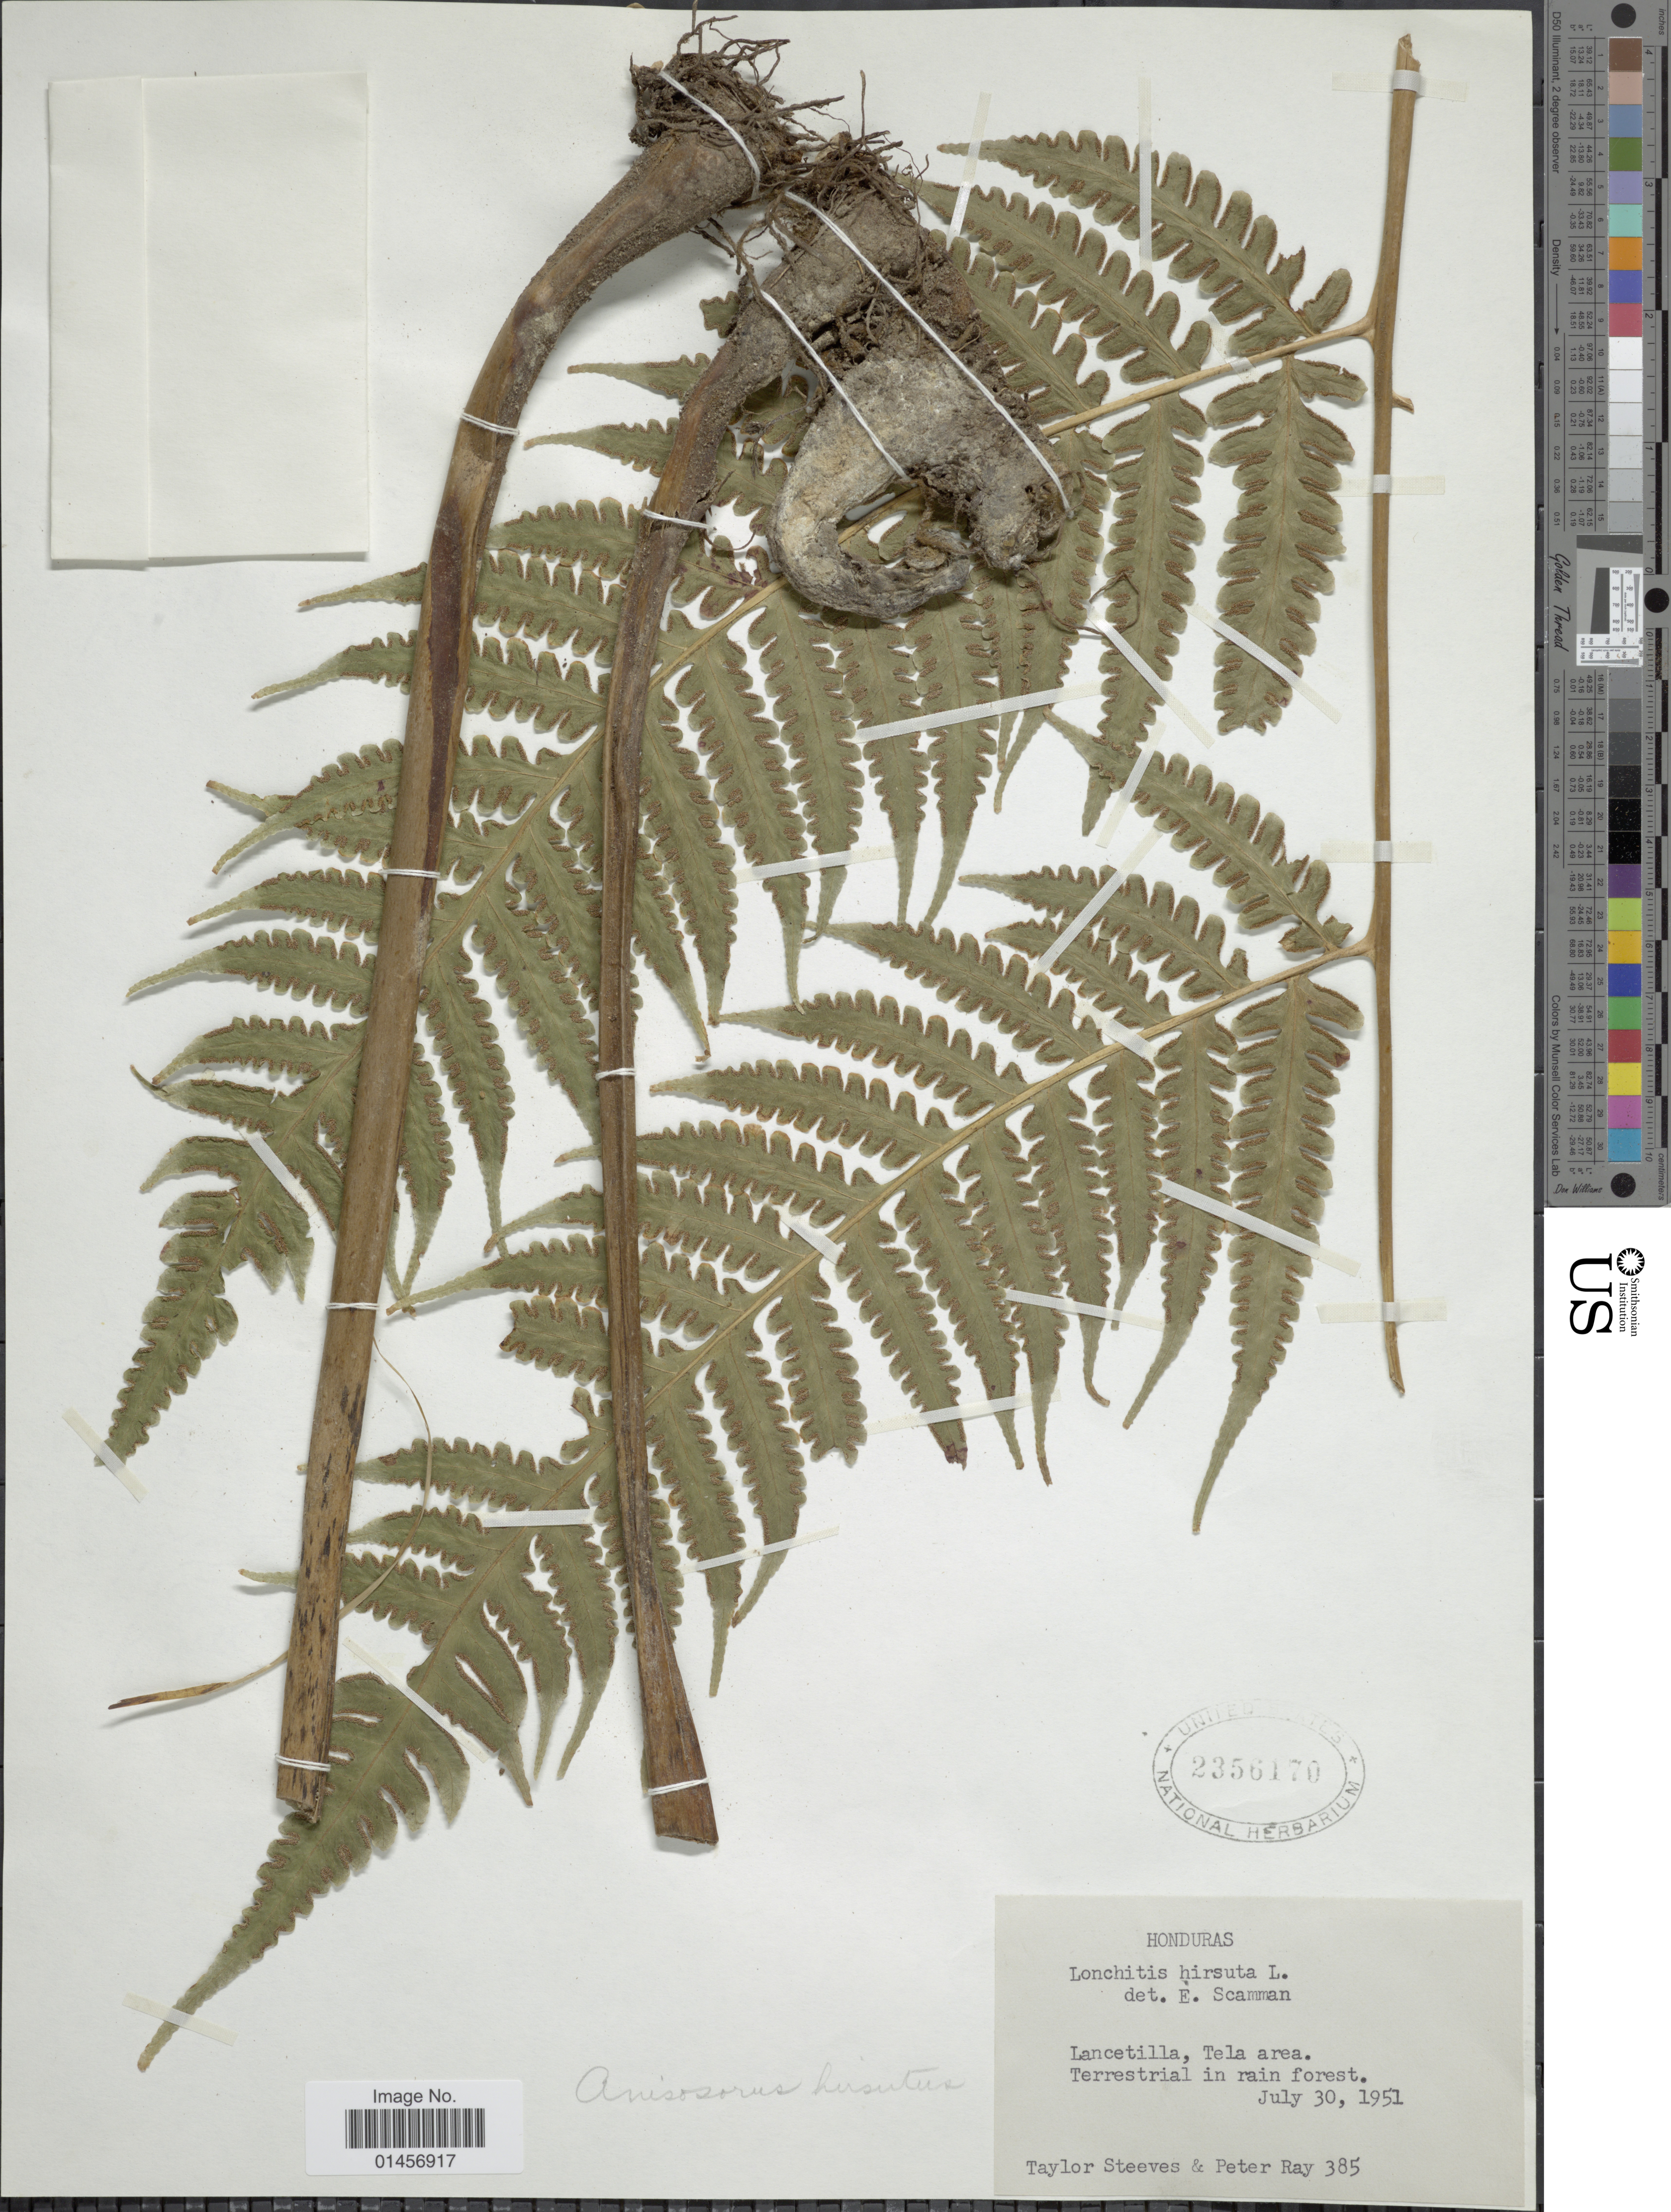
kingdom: Plantae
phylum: Tracheophyta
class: Polypodiopsida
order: Polypodiales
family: Lonchitidaceae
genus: Lonchitis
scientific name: Lonchitis hirsuta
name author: L.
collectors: T. Steeves & R. Peter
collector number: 385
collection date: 1951-07-30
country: Honduras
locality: Honduras, Lancetilla, Tela area.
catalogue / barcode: US 2356170